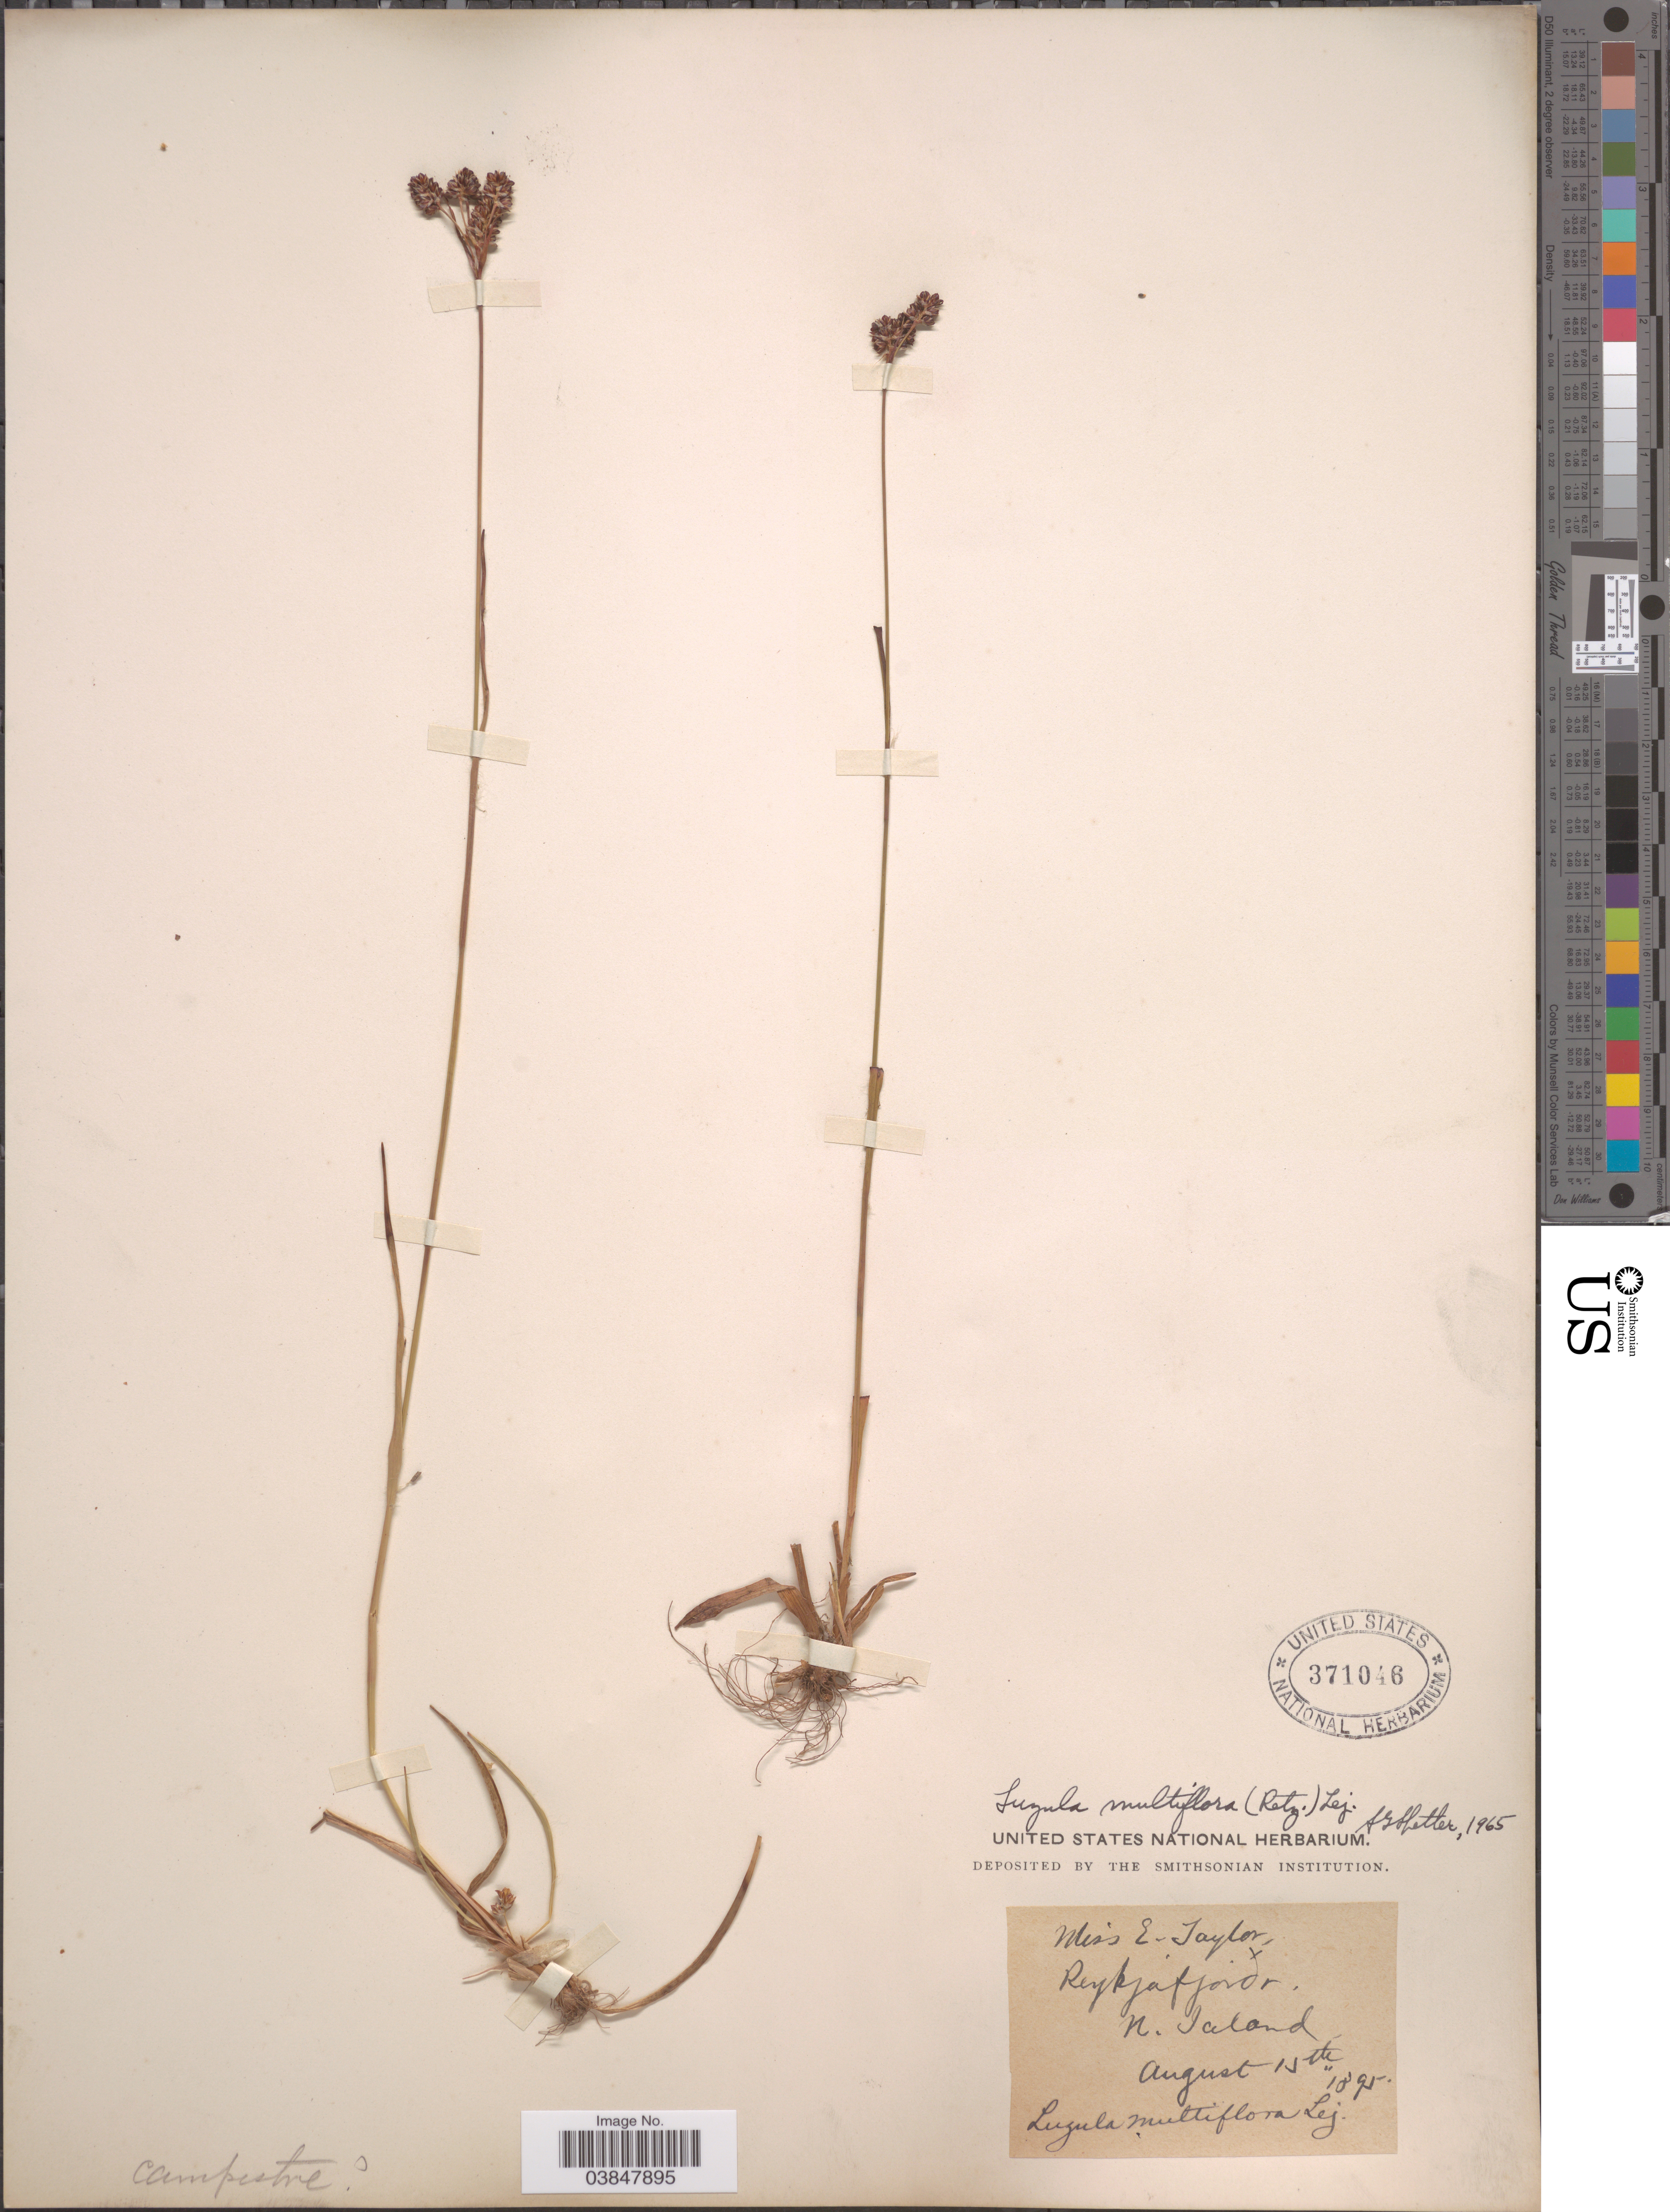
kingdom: Plantae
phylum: Tracheophyta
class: Liliopsida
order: Poales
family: Juncaceae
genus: Luzula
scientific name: Luzula multiflora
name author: (Ehrh.) Lej.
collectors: E. Taylor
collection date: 1895-08-15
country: Iceland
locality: Reykjafjordr. N. Iceland.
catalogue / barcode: US 371046